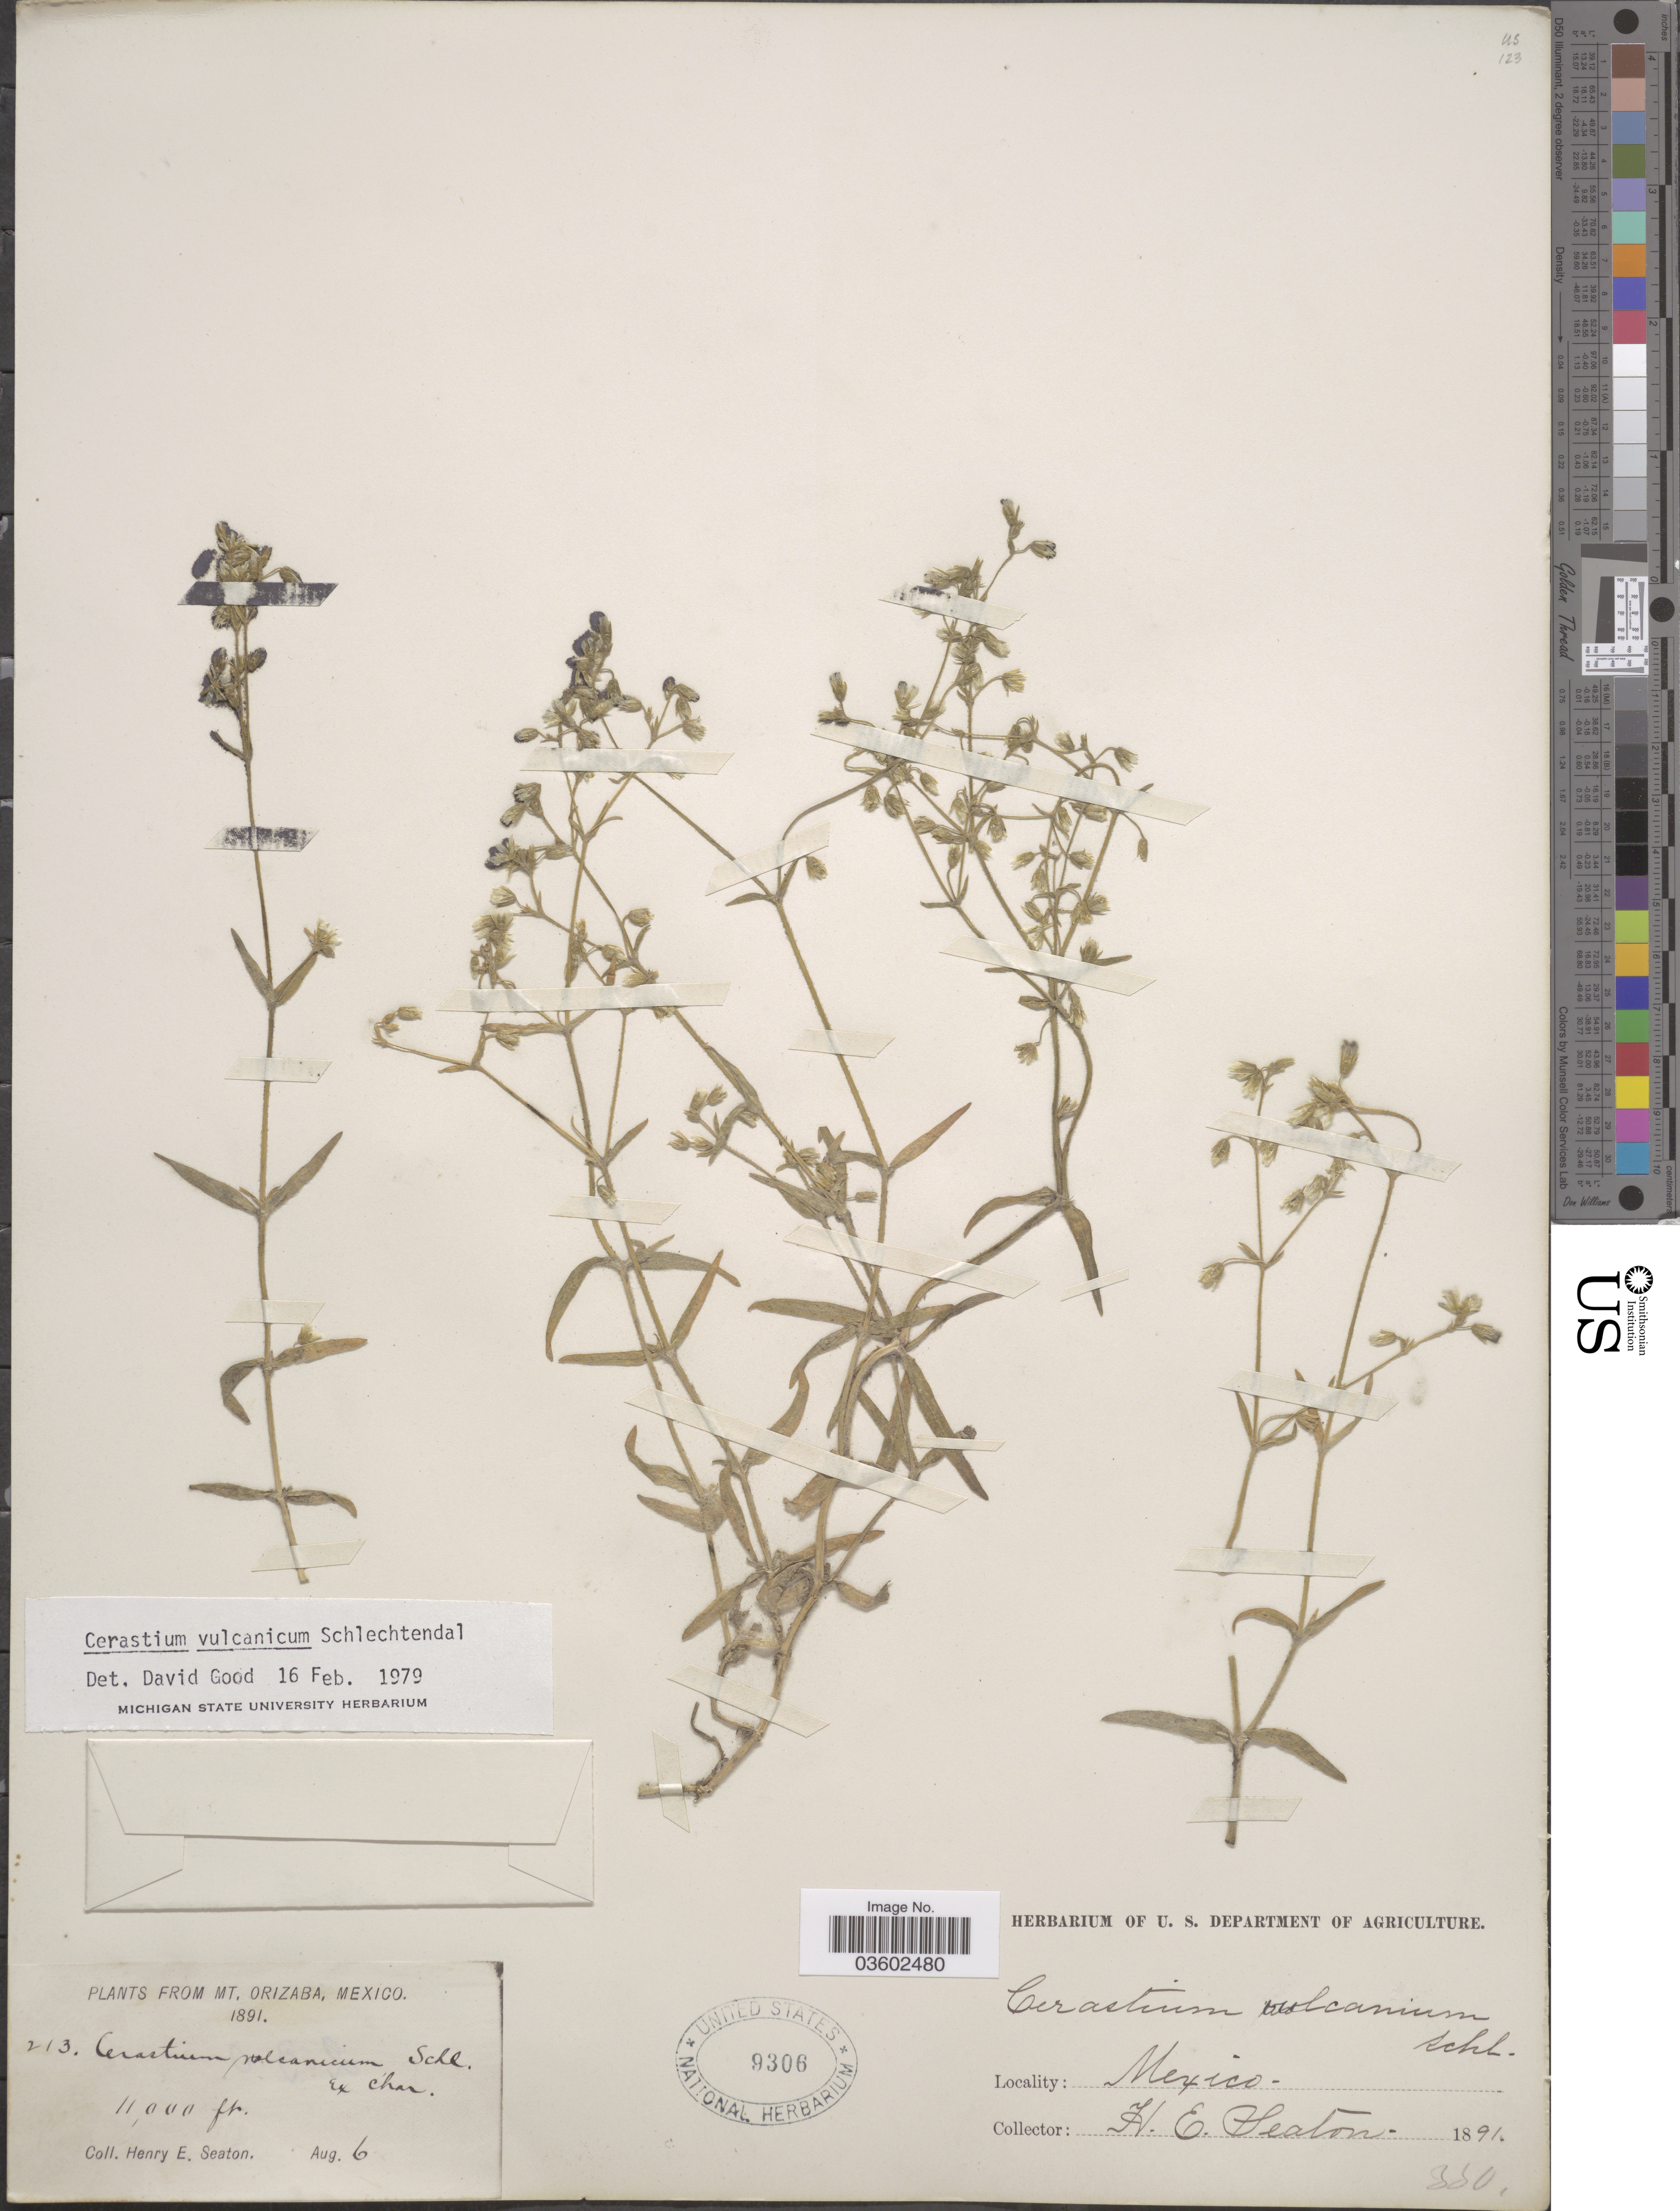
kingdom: Plantae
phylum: Tracheophyta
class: Magnoliopsida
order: Caryophyllales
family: Caryophyllaceae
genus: Cerastium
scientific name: Cerastium vulcanicum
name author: Schltdl.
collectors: H. E. Seaton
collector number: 213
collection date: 1891-08-06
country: Mexico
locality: Mt. Orizaba.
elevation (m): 3353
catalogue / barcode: US 9306